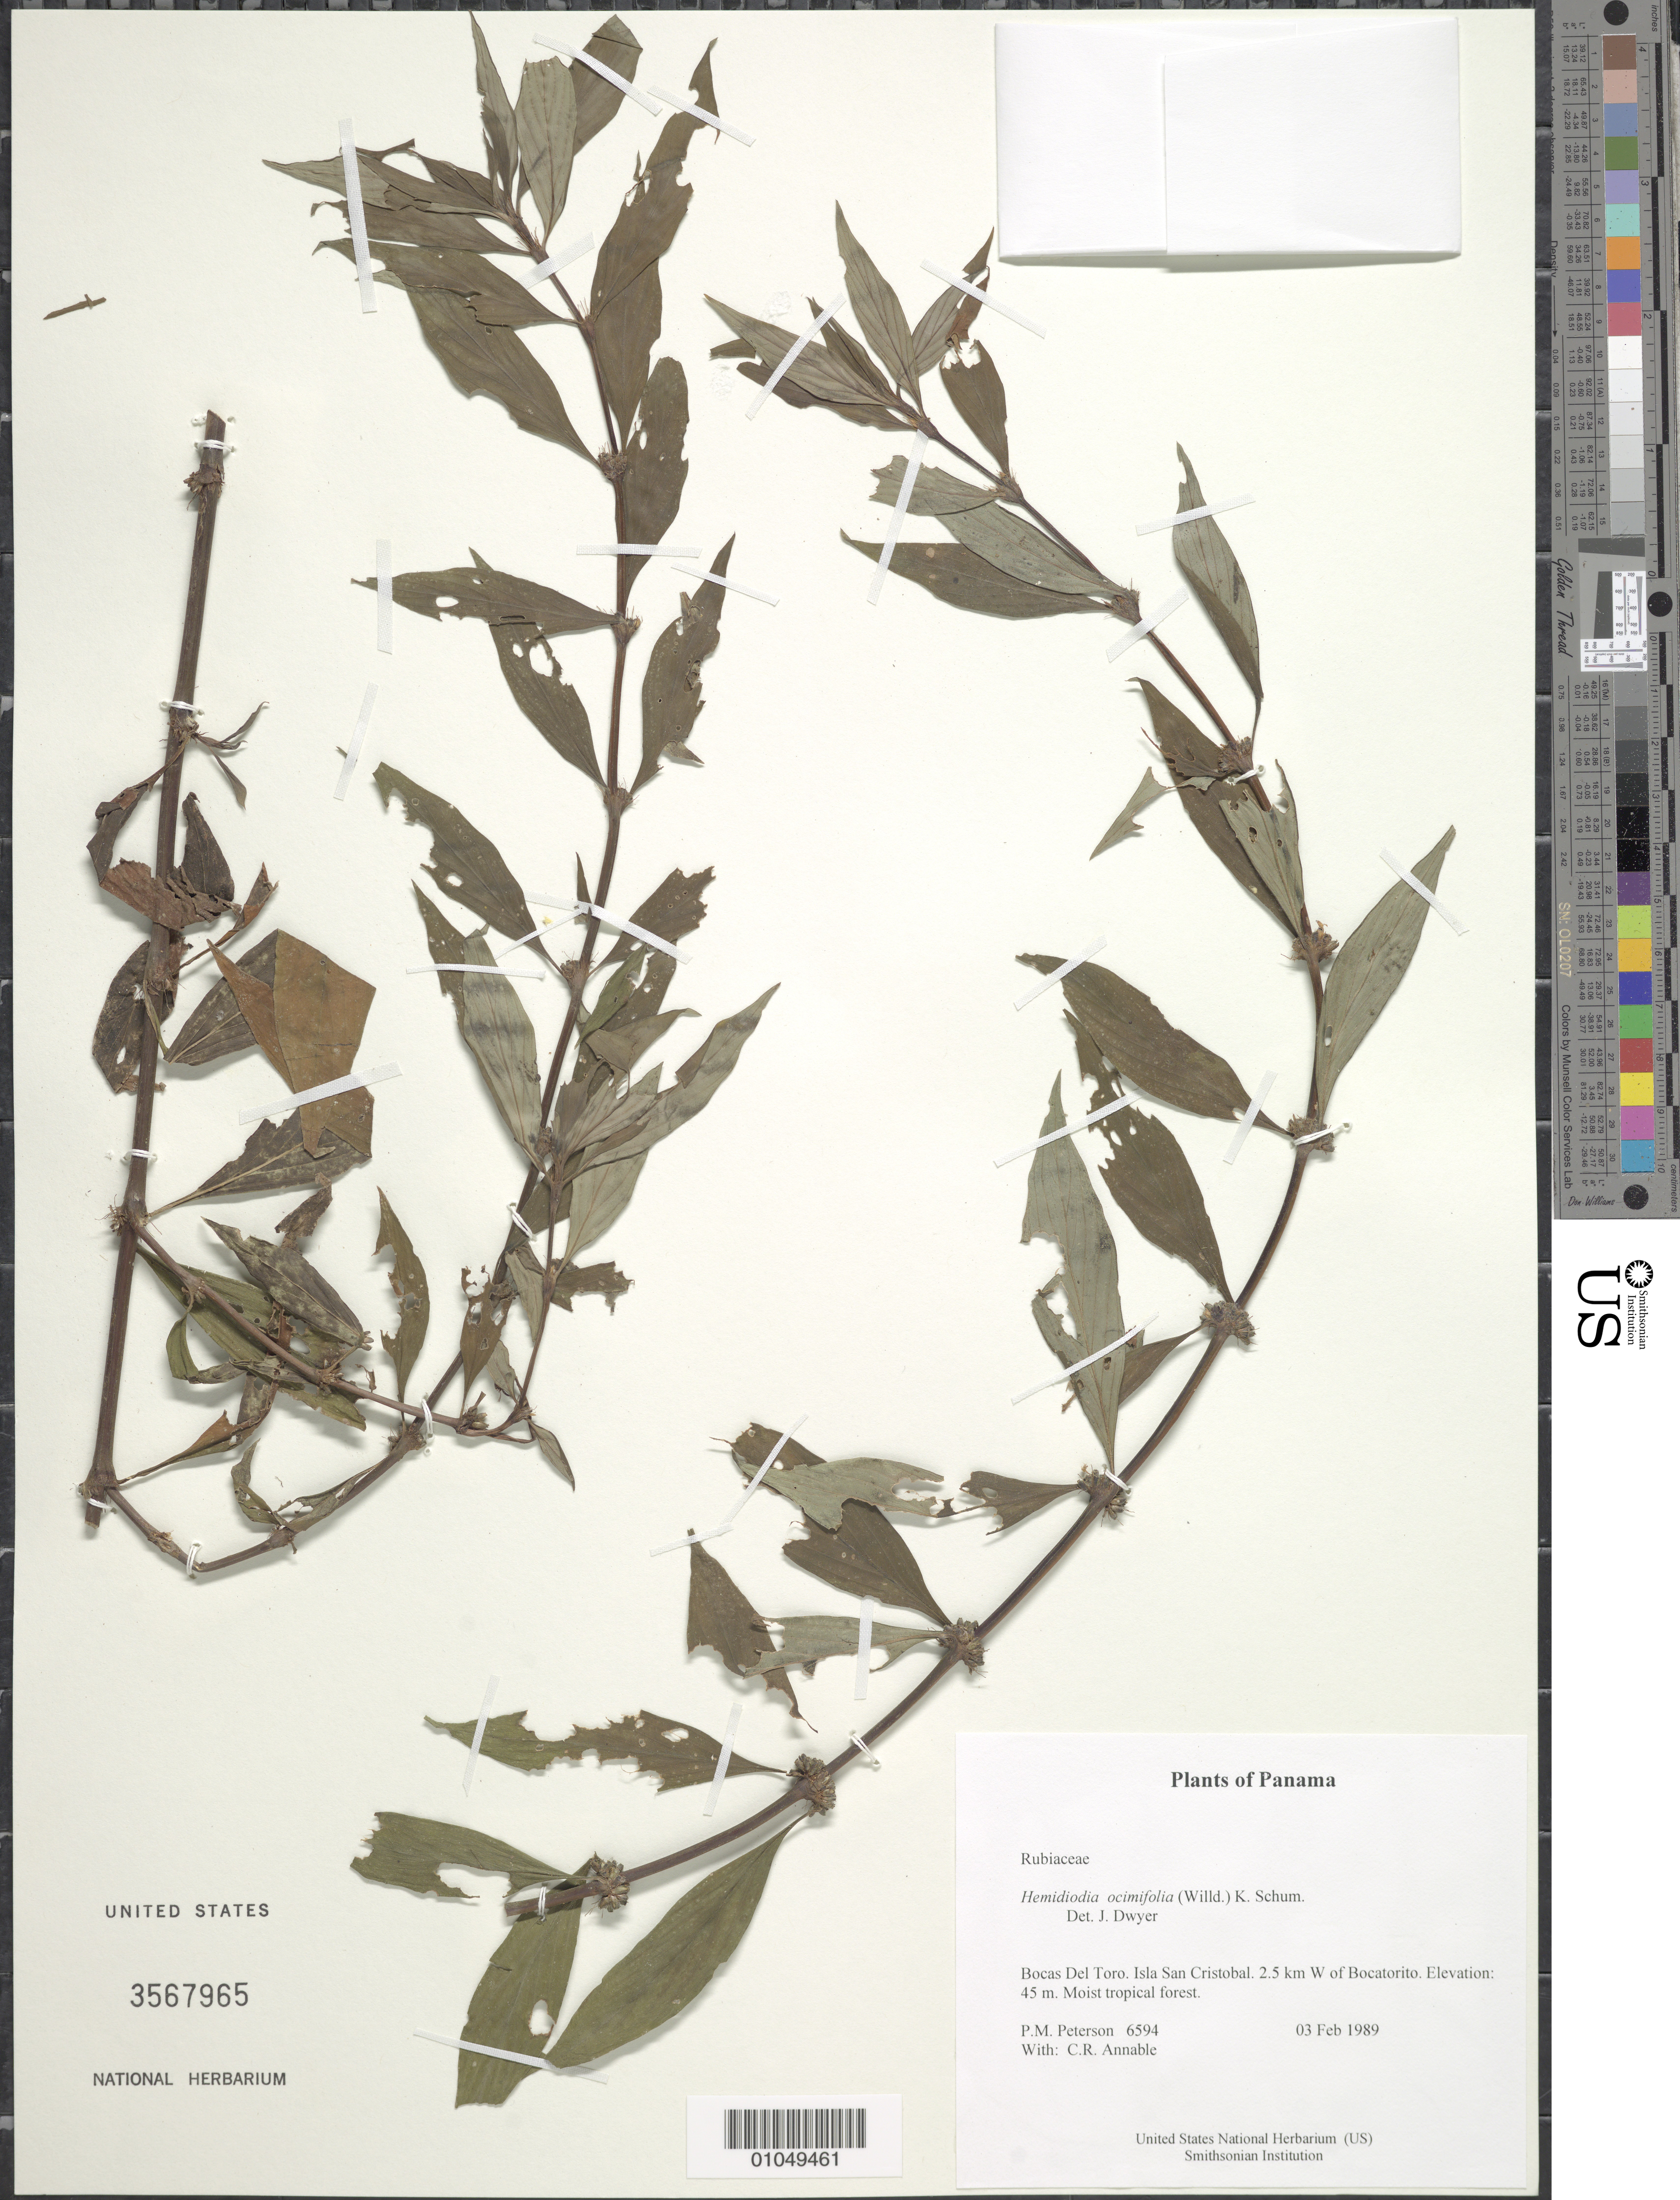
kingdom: Plantae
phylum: Tracheophyta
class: Magnoliopsida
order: Gentianales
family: Rubiaceae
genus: Hemidiodia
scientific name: Hemidiodia ocimifolia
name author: (Willd.) K. Schum.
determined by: Dwyer, J.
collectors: P. M. Peterson & C. R. Annable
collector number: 06594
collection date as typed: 03 Feb 1989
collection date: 1989-02-03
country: Panama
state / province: Bocas del Toro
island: San Cristobal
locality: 2.5 km W of Bocatorito.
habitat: Moist tropical forest.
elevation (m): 45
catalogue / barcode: US 3567965